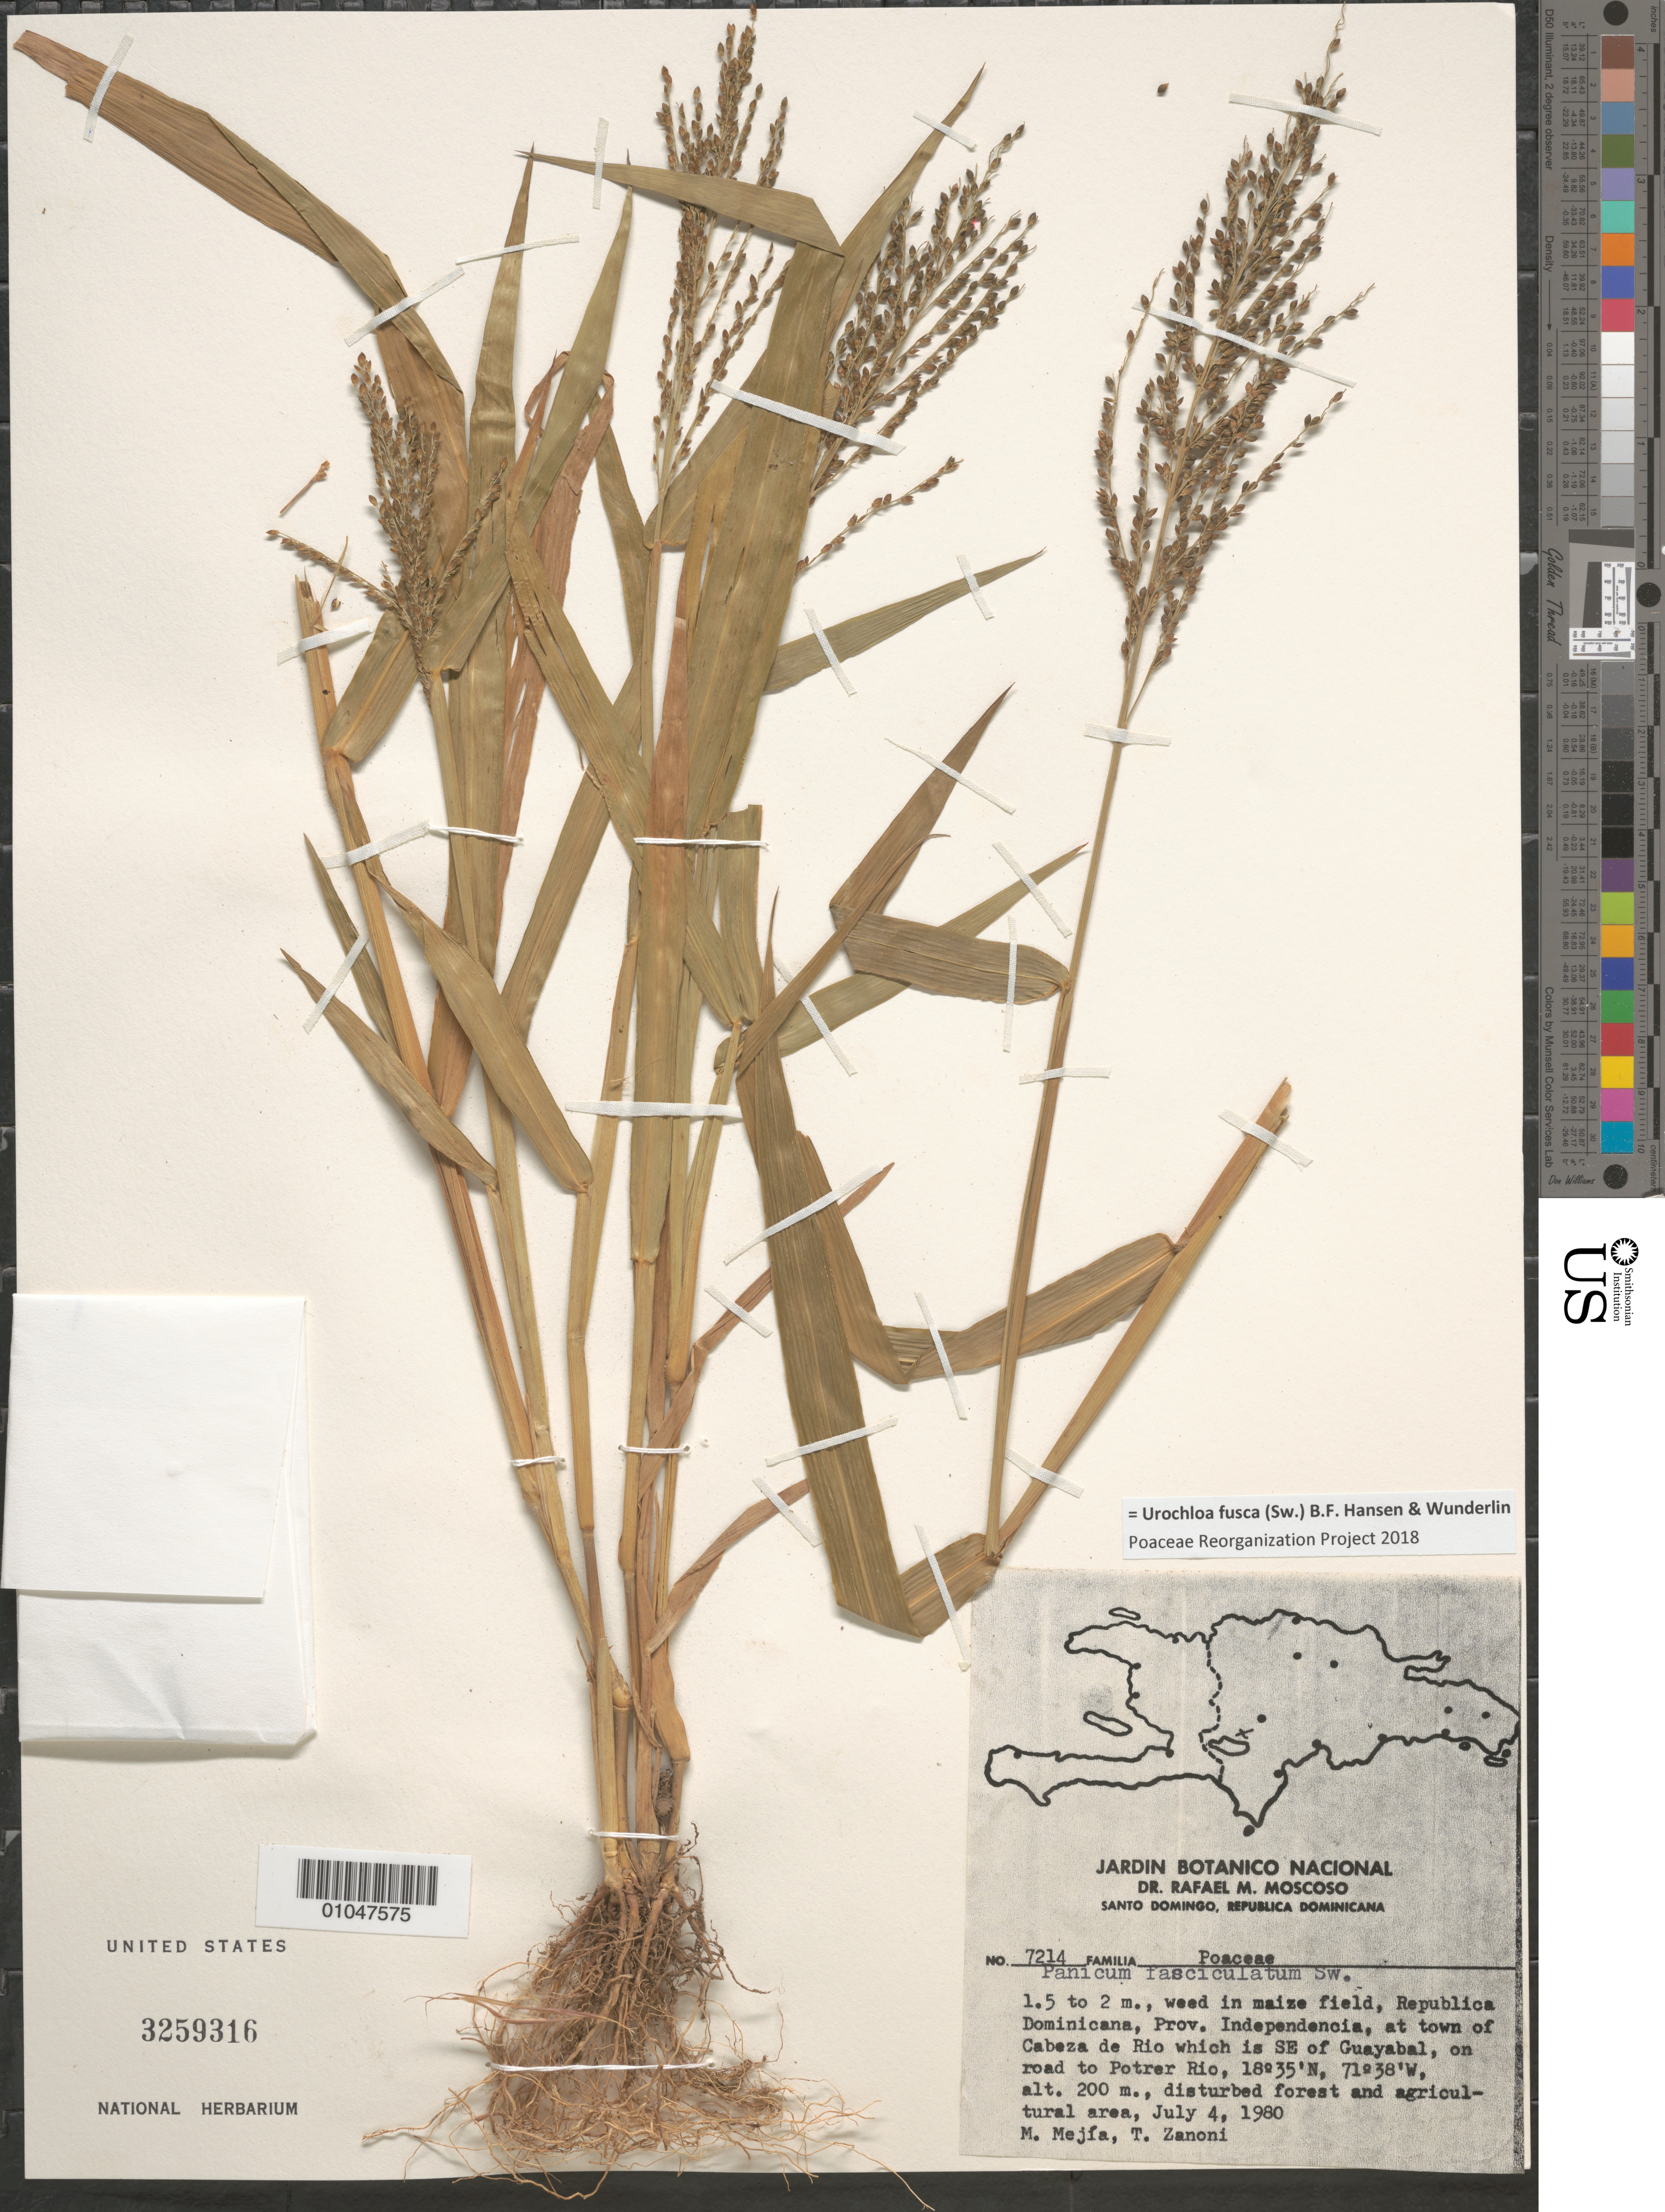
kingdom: Plantae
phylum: Tracheophyta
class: Liliopsida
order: Poales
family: Poaceae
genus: Panicum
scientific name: Panicum fasciculatum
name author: Sw.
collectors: M. Mejia & T. A. Zanoni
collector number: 7214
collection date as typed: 04 Jul 1980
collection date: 1980-07-04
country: Dominican Republic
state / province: Independencia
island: Hispaniola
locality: Cabeza de Rio SE of Guayabal on road to Potrer Rio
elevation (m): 200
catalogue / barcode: US 3259316